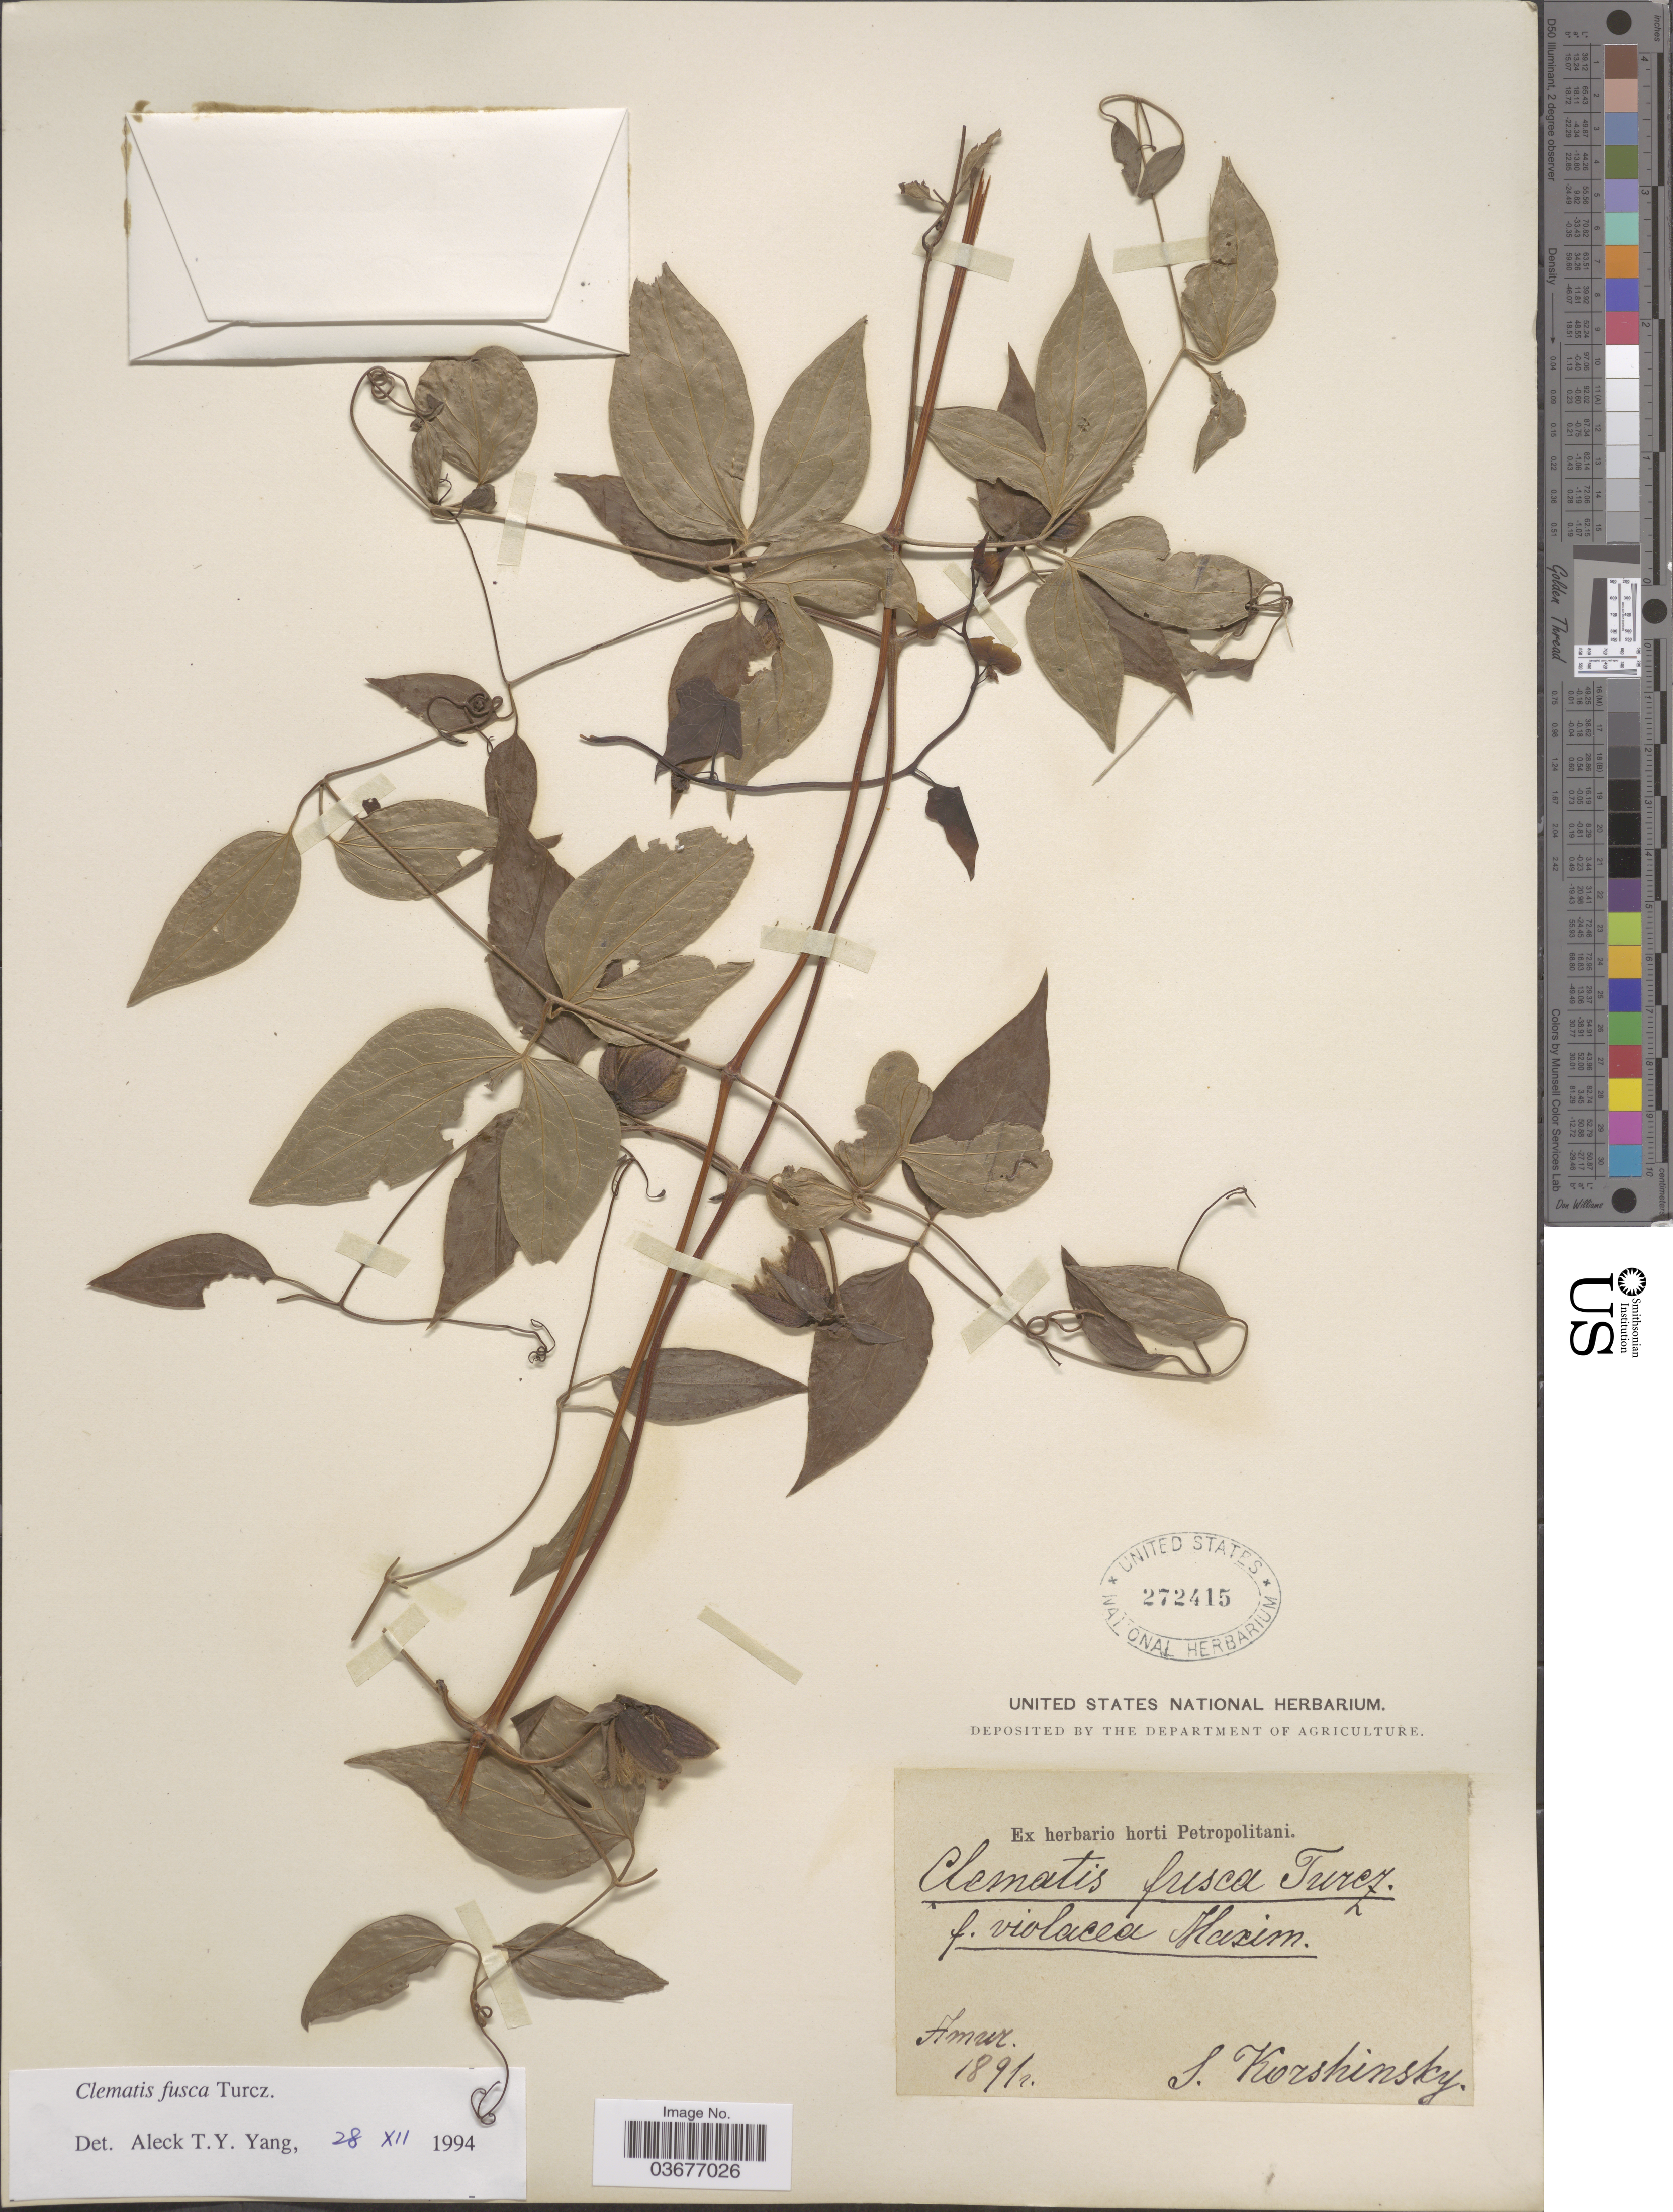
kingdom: Plantae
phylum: Tracheophyta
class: Magnoliopsida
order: Ranunculales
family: Ranunculaceae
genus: Clematis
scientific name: Clematis fusca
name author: Turcz.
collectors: S. I. Korshinsky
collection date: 1891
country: Russian Federation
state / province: Amur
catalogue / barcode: US 272415